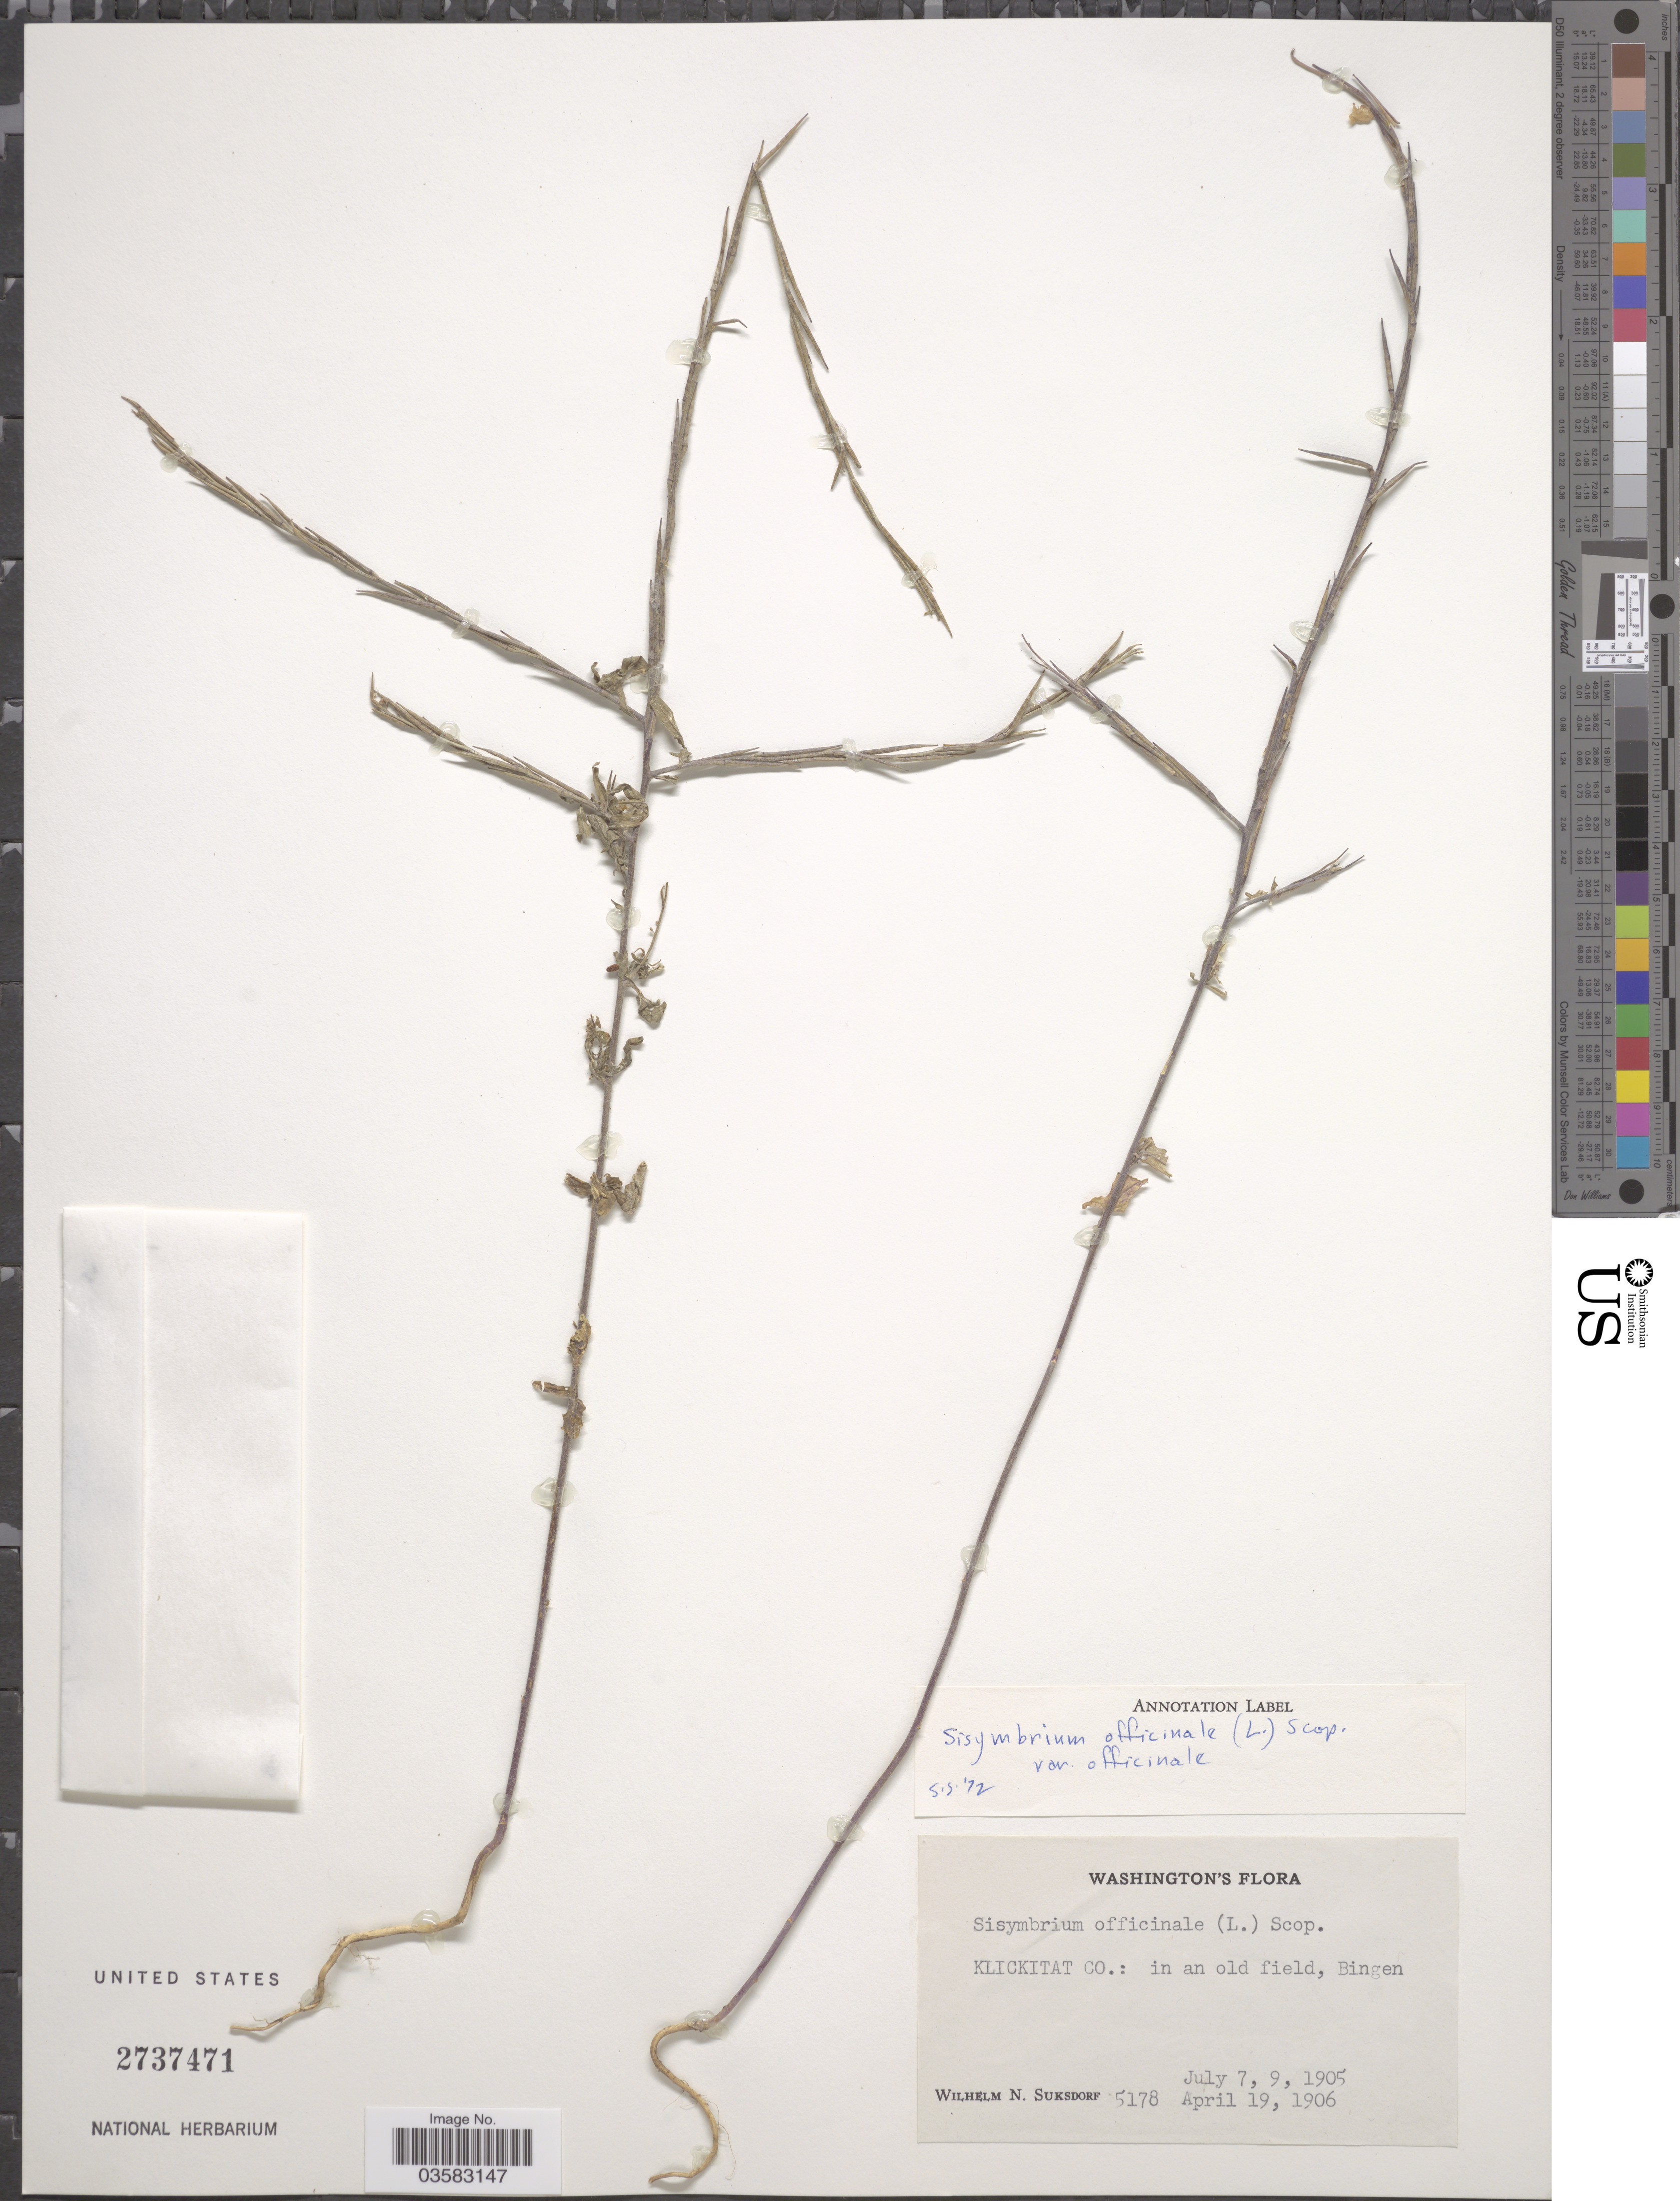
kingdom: Plantae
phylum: Tracheophyta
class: Magnoliopsida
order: Brassicales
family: Brassicaceae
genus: Sisymbrium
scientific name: Sisymbrium officinale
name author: (L.) Scop.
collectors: W. N. Suksdorf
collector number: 5178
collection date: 1905-07-07/1906-04-19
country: United States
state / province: Washington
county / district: Klickitat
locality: Klickitat Co.: in an old field, Bingen.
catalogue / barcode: US 2737471